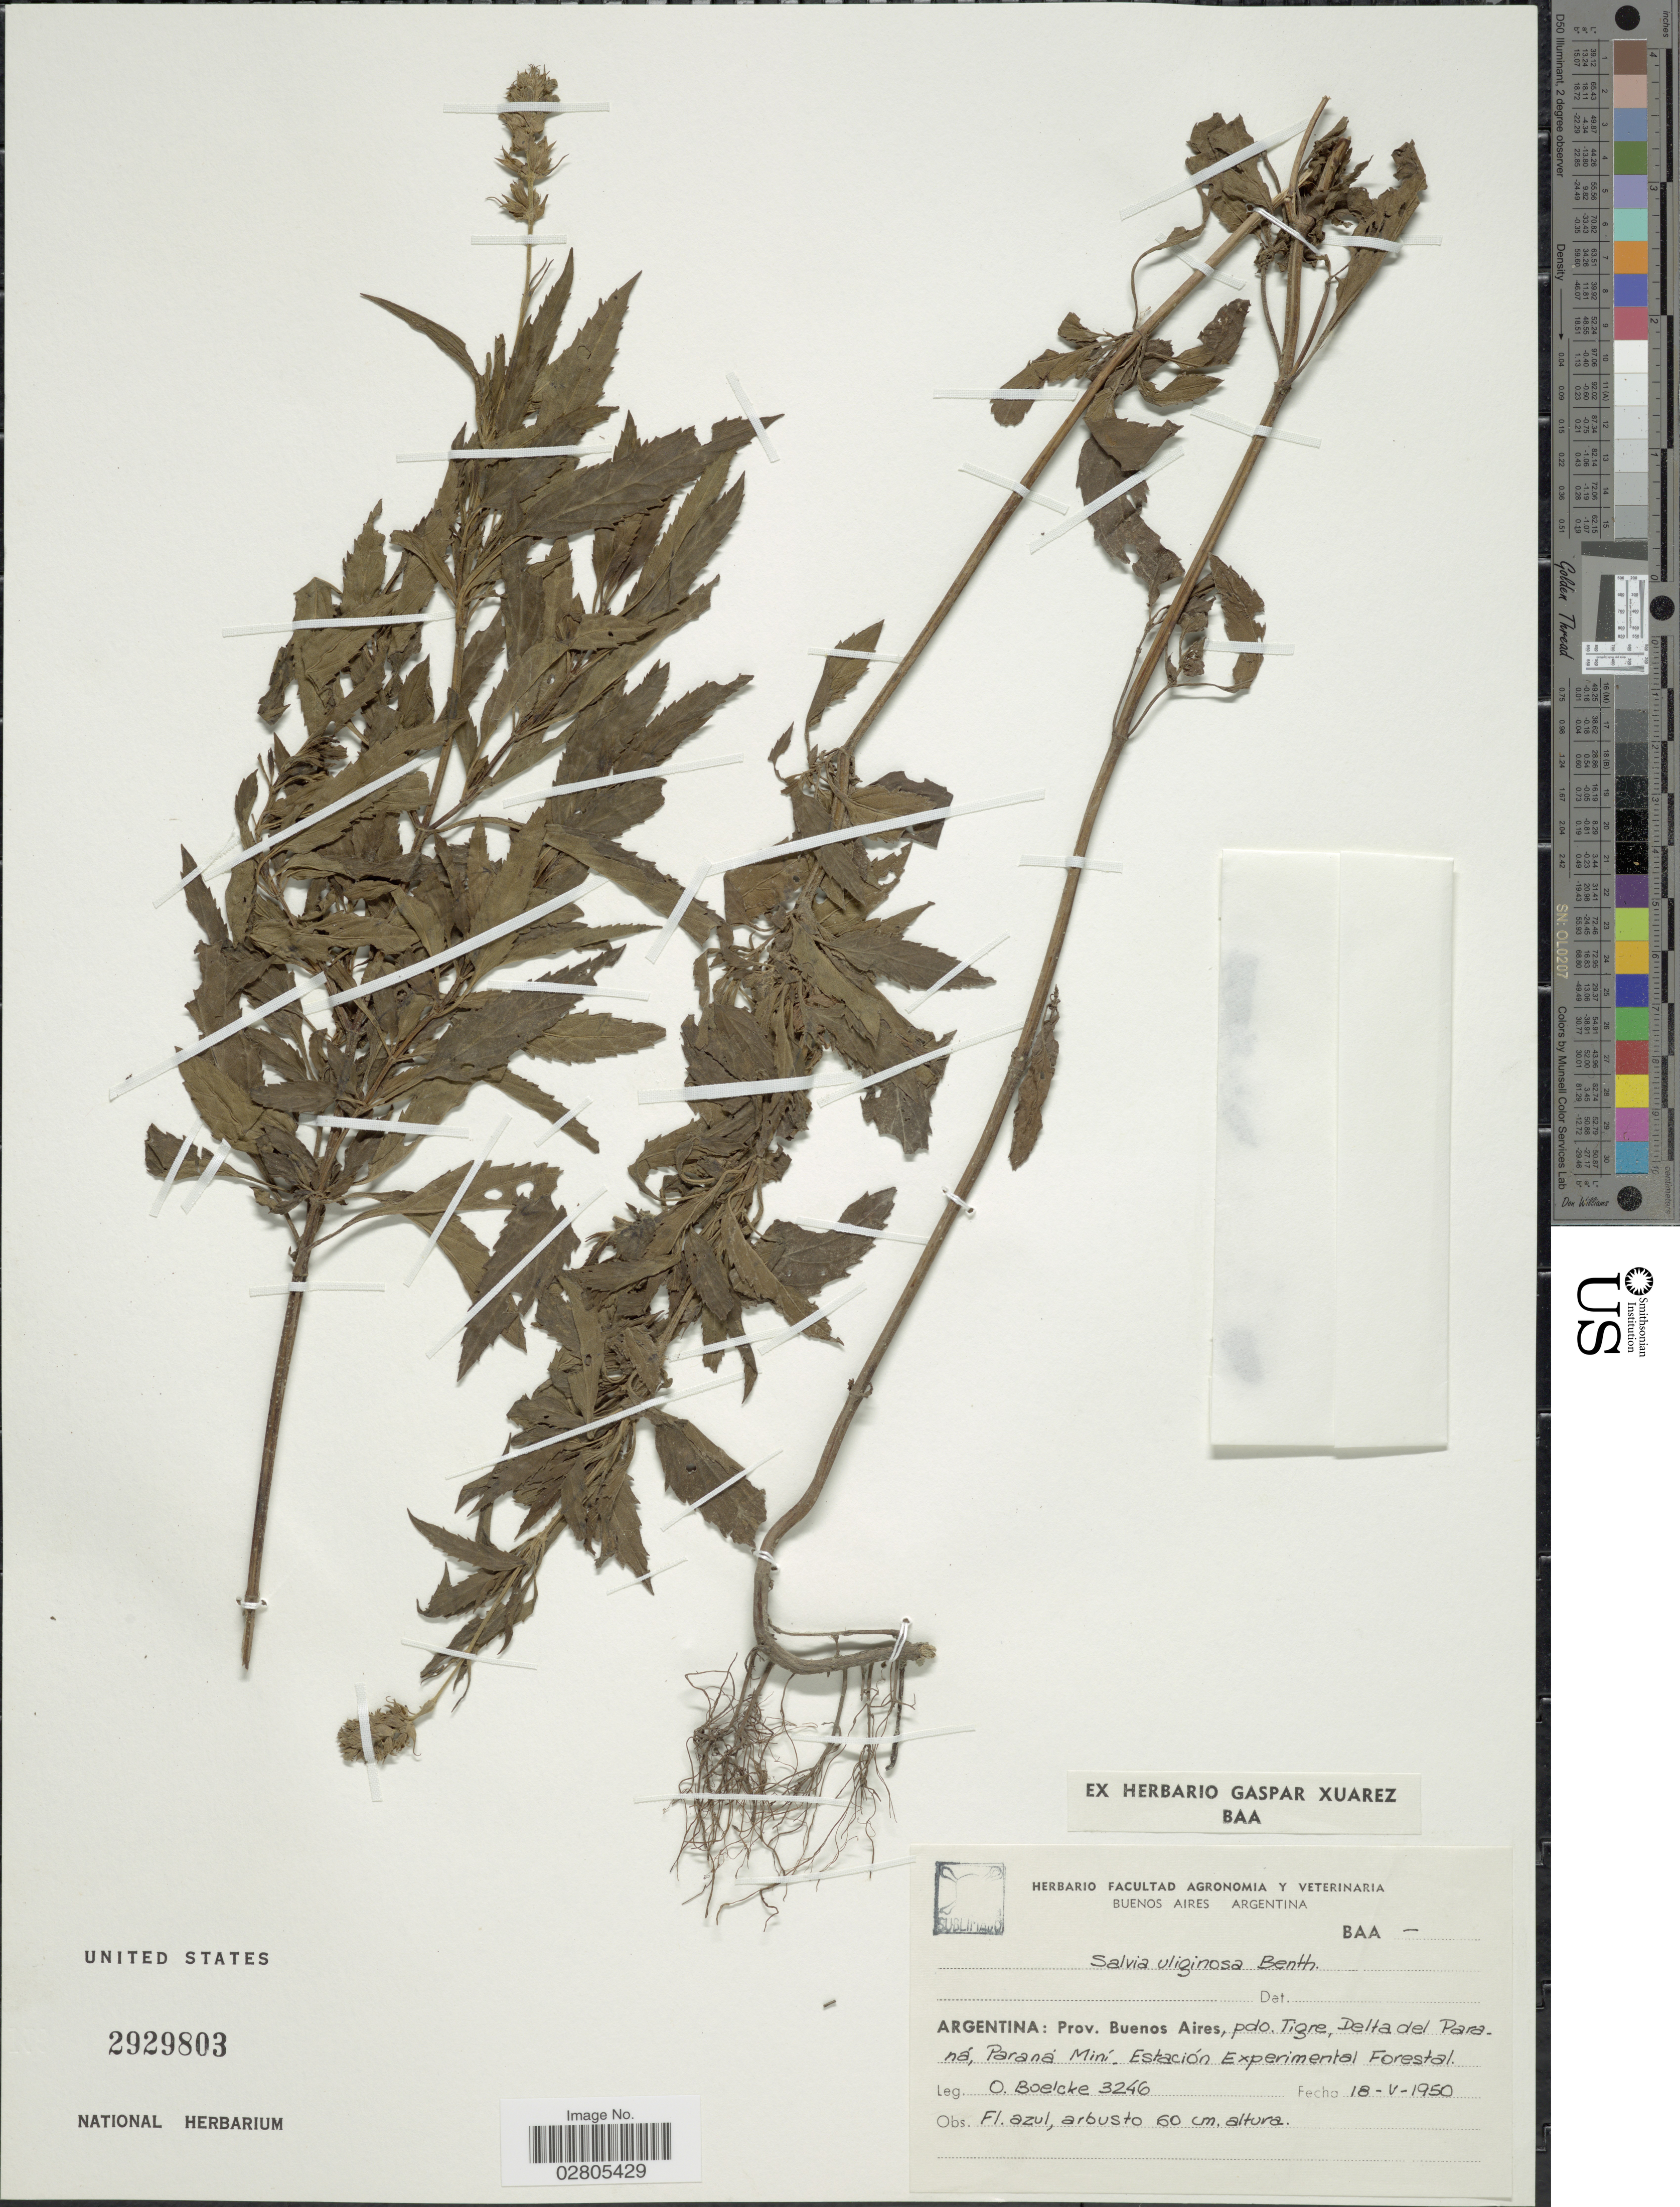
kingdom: Plantae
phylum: Tracheophyta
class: Magnoliopsida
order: Lamiales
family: Lamiaceae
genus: Salvia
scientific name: Salvia uliginosa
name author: Benth.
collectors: O. Boelcke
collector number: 3246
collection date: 1950-05-18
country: Argentina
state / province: Buenos Aires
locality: Prov. Buenos Aires, pdo. Tigre, Delta del Paraná, Paraná Miní. Estacion Experimental Forestal.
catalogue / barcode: US 2929803